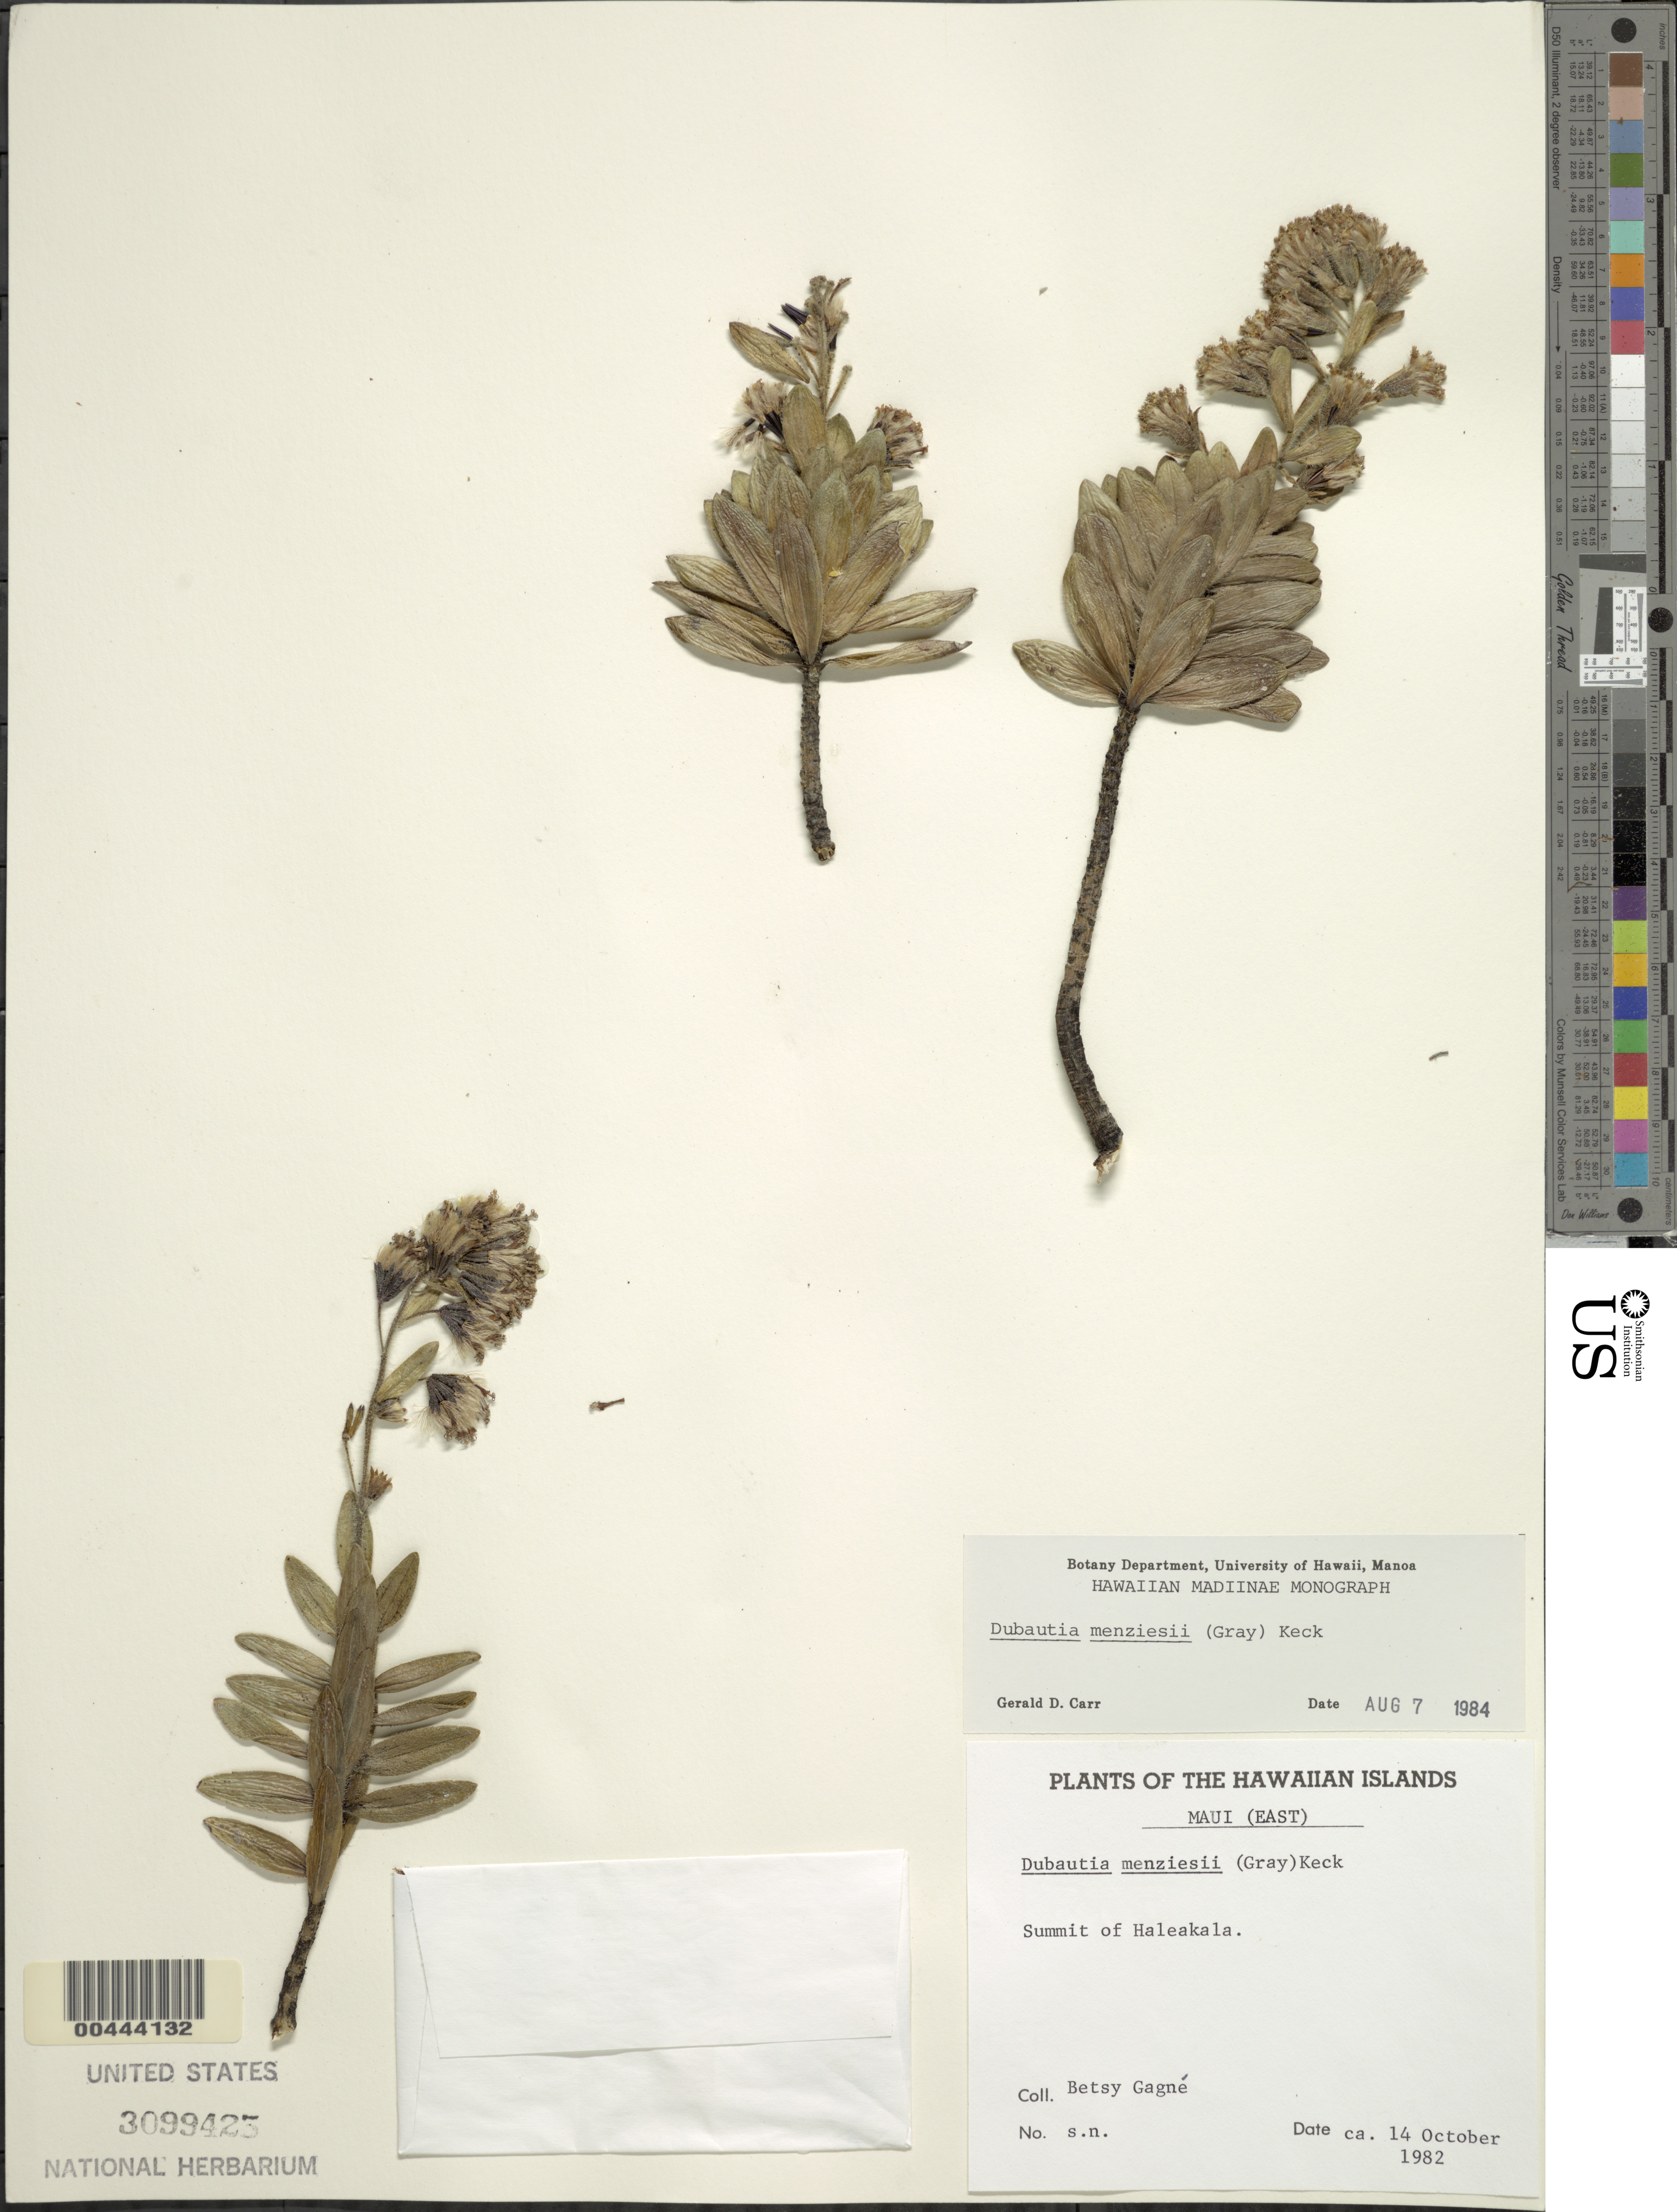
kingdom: Plantae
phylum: Tracheophyta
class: Magnoliopsida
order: Asterales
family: Asteraceae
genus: Dubautia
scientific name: Dubautia menziesii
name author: (A. Gray) D.D. Keck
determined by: Carr, G. D.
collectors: B. H. Gagné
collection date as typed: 14 Oct 1982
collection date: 1982-10-14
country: United States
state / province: Hawaii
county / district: Maui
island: Maui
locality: Summit of Haleakala, E Maui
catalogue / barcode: US 3099425